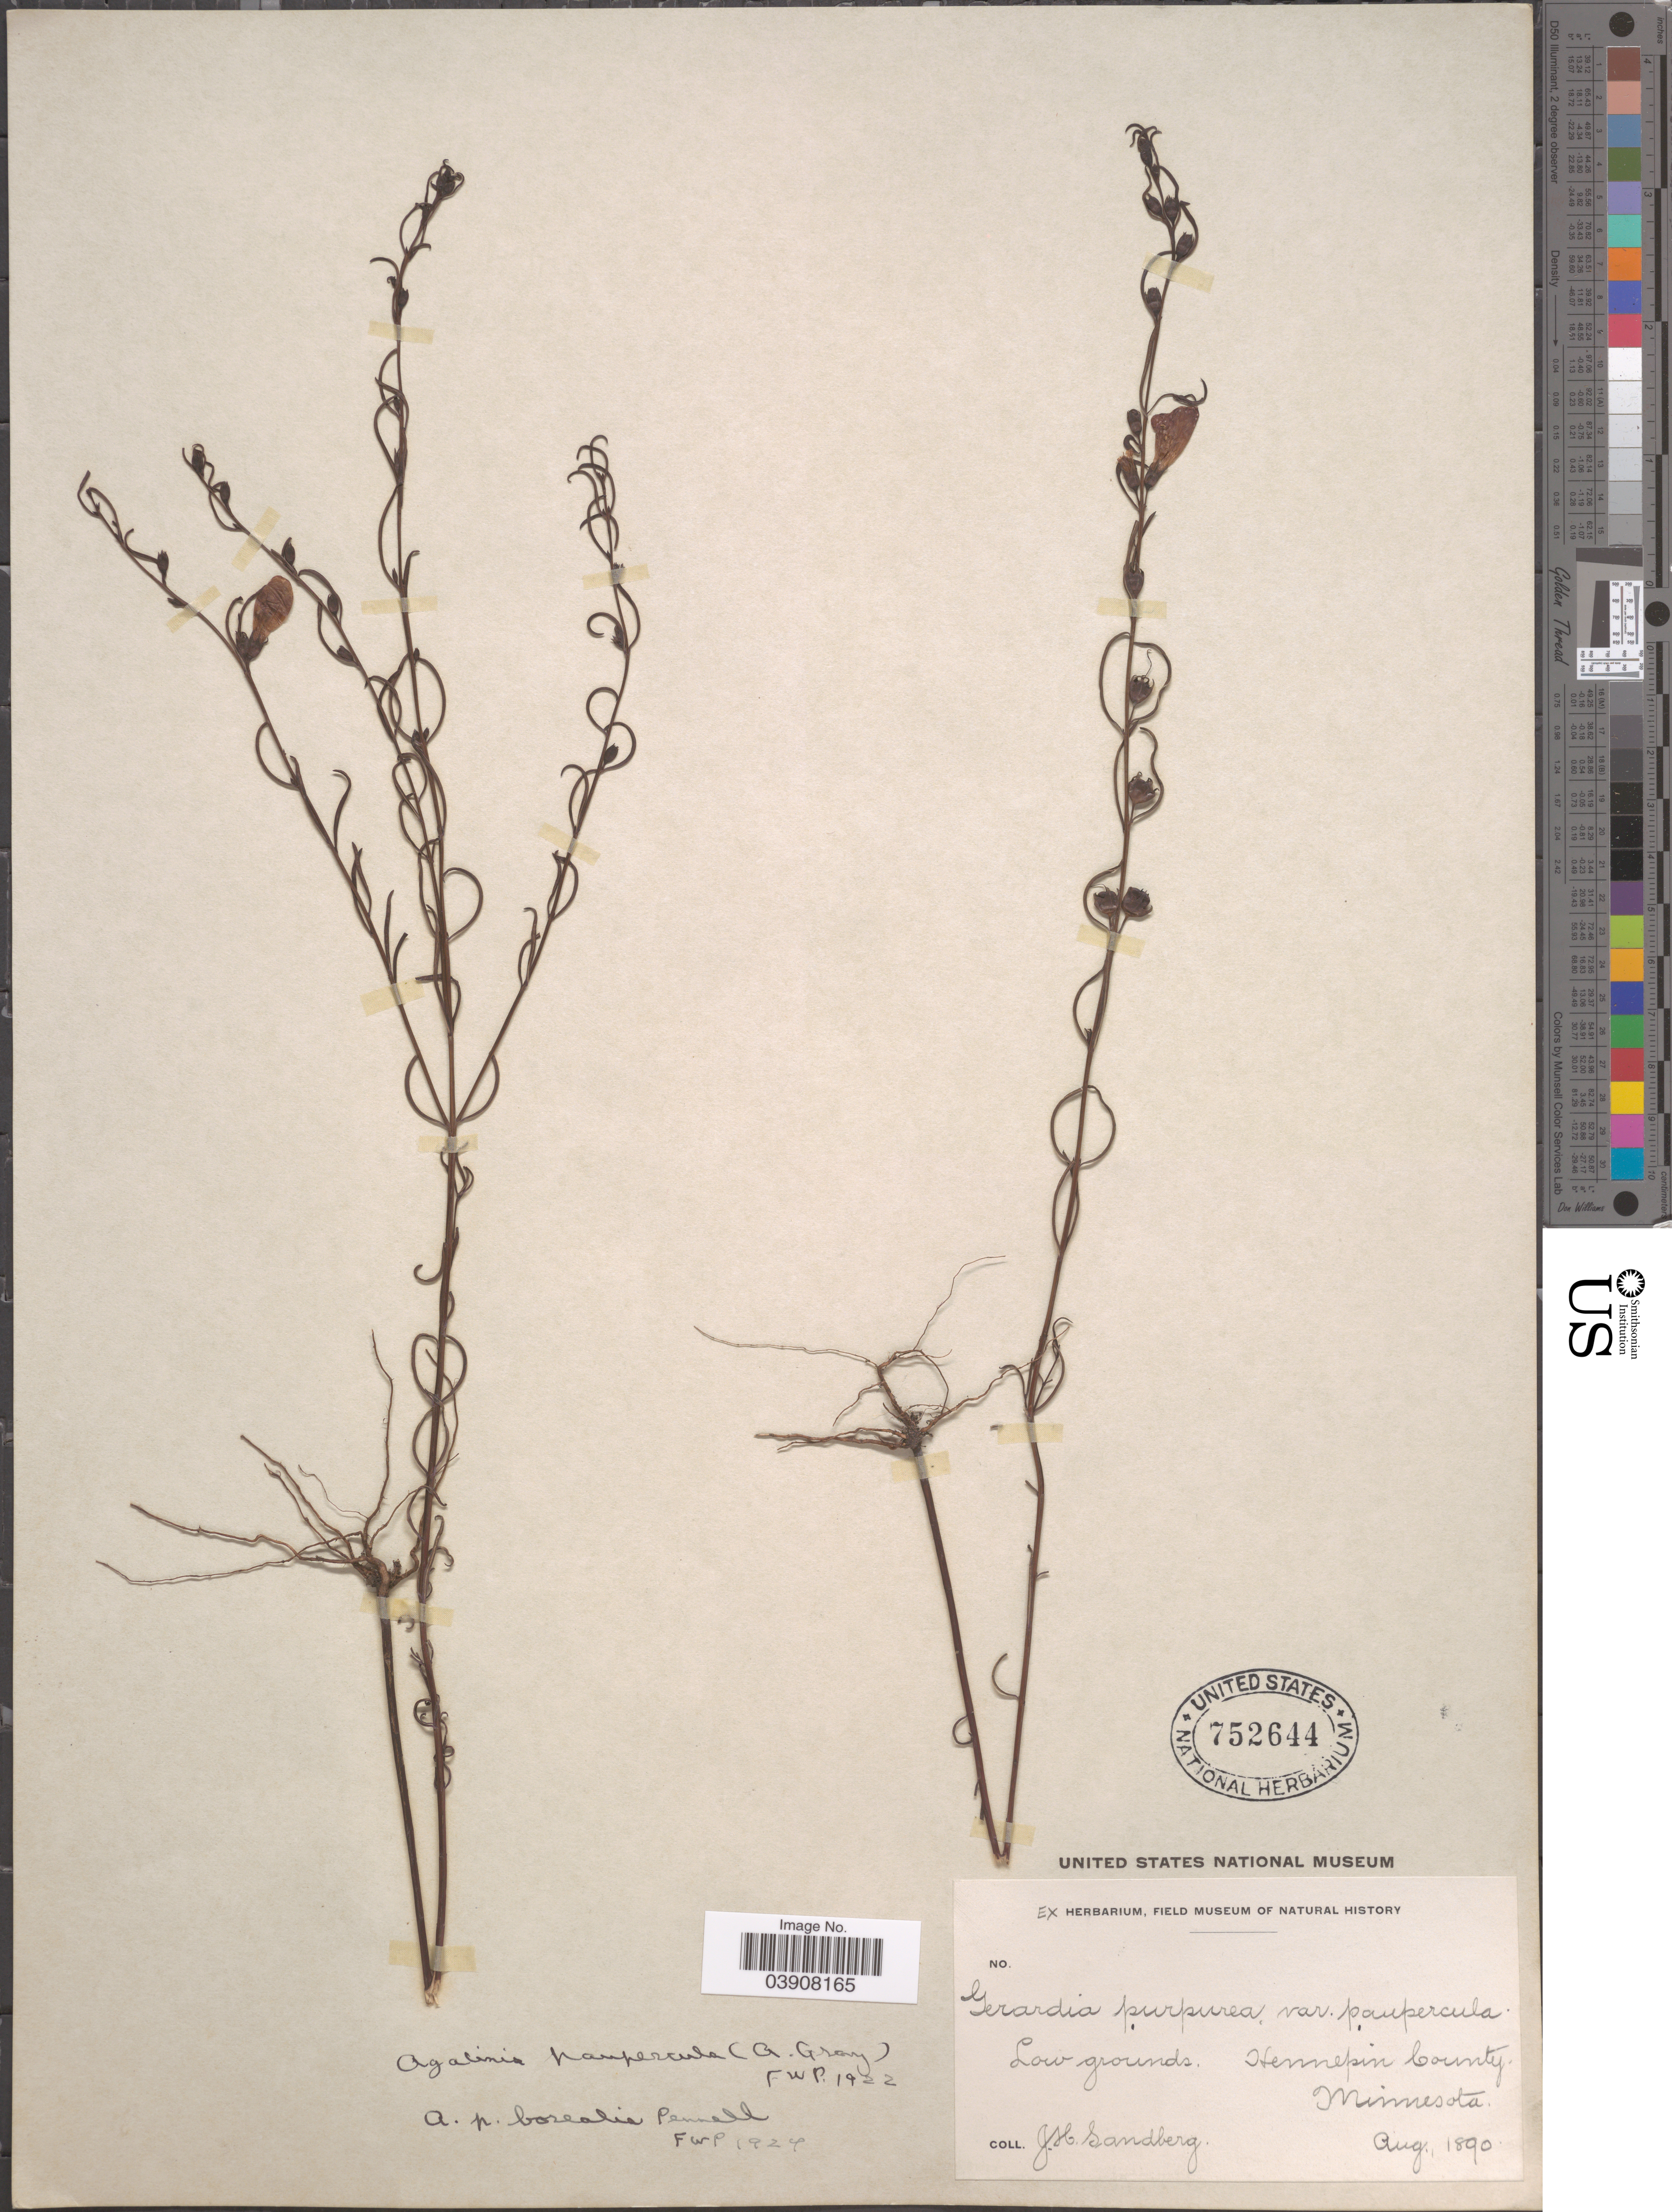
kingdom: Plantae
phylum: Tracheophyta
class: Magnoliopsida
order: Lamiales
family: Orobanchaceae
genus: Agalinis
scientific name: Agalinis paupercula var. borealis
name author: Pennell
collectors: J. H. Sandberg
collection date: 1890-08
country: United States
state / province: Minnesota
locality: Hennepin County.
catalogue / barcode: US 752644